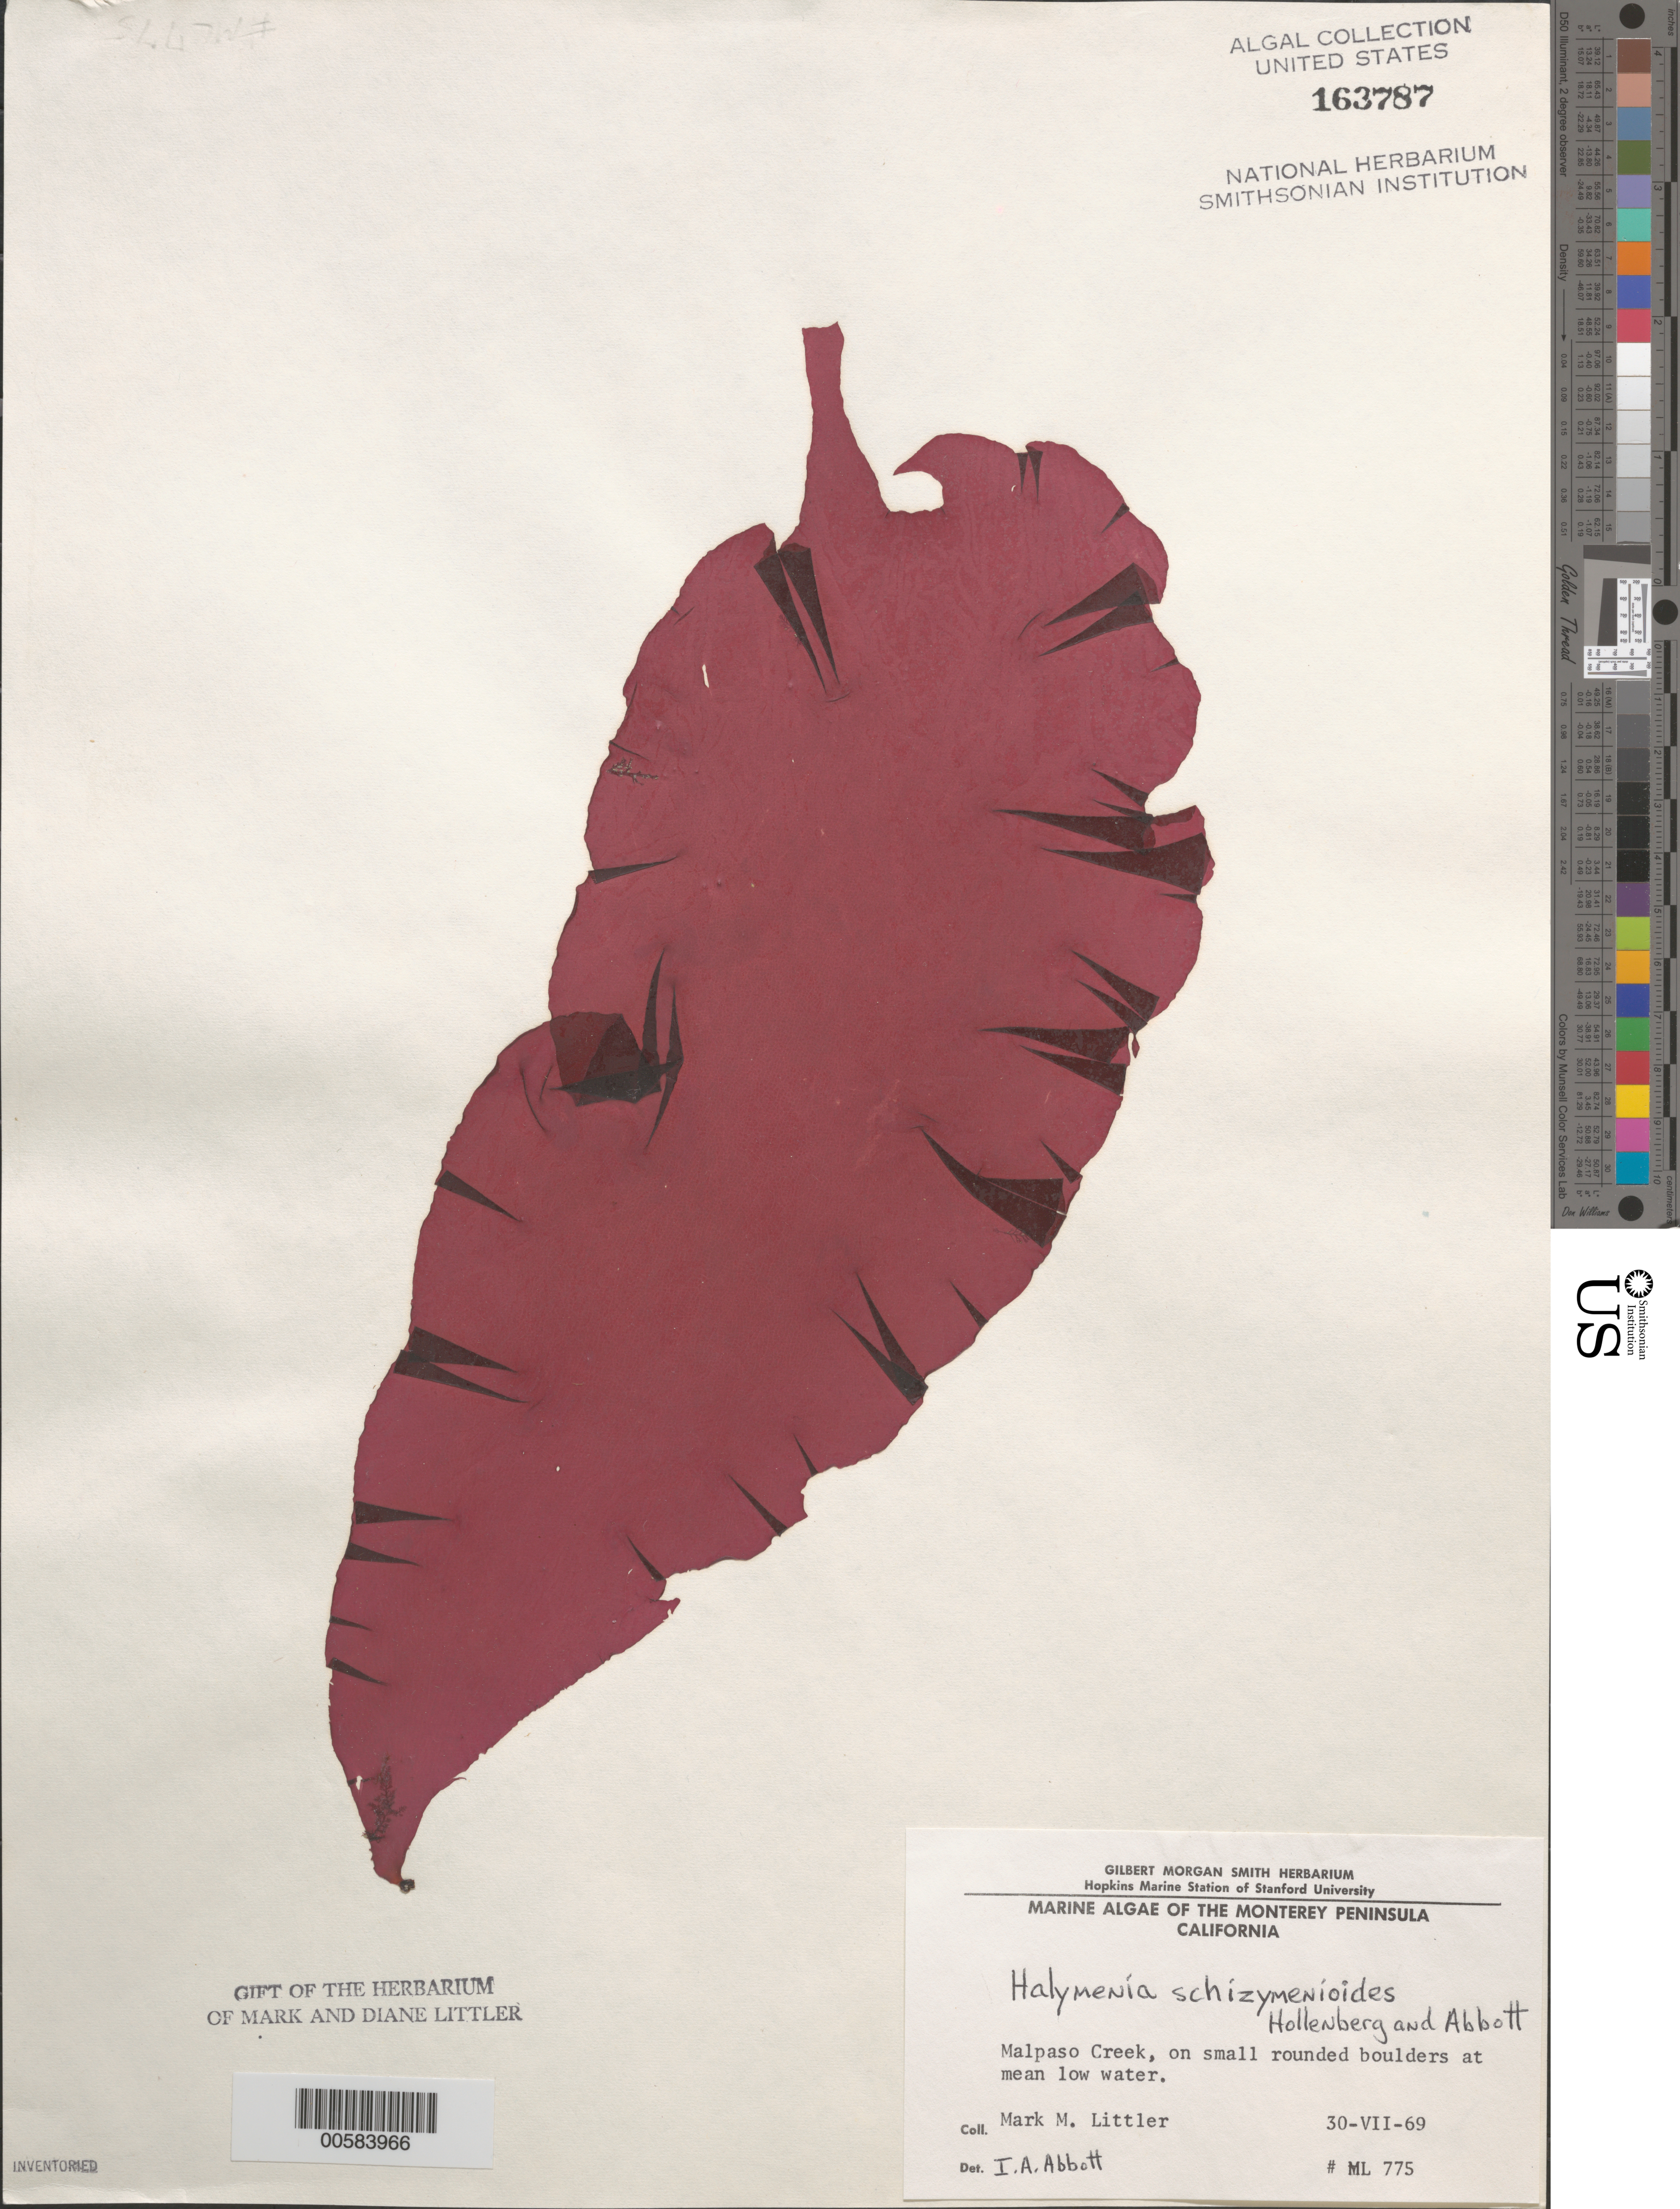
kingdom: Plantae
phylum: Rhodophyta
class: Florideophyceae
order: Halymeniales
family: Halymeniaceae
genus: Halymenia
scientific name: Halymenia schizymenioides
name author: Hollenb. & I.A. Abbott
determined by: Abbott, Isabella A.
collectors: M. M. Littler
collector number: ML 775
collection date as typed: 30 Jul 1969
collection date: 1969-07-30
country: United States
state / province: California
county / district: Monterey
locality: Malpaso Creek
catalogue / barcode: US 163787